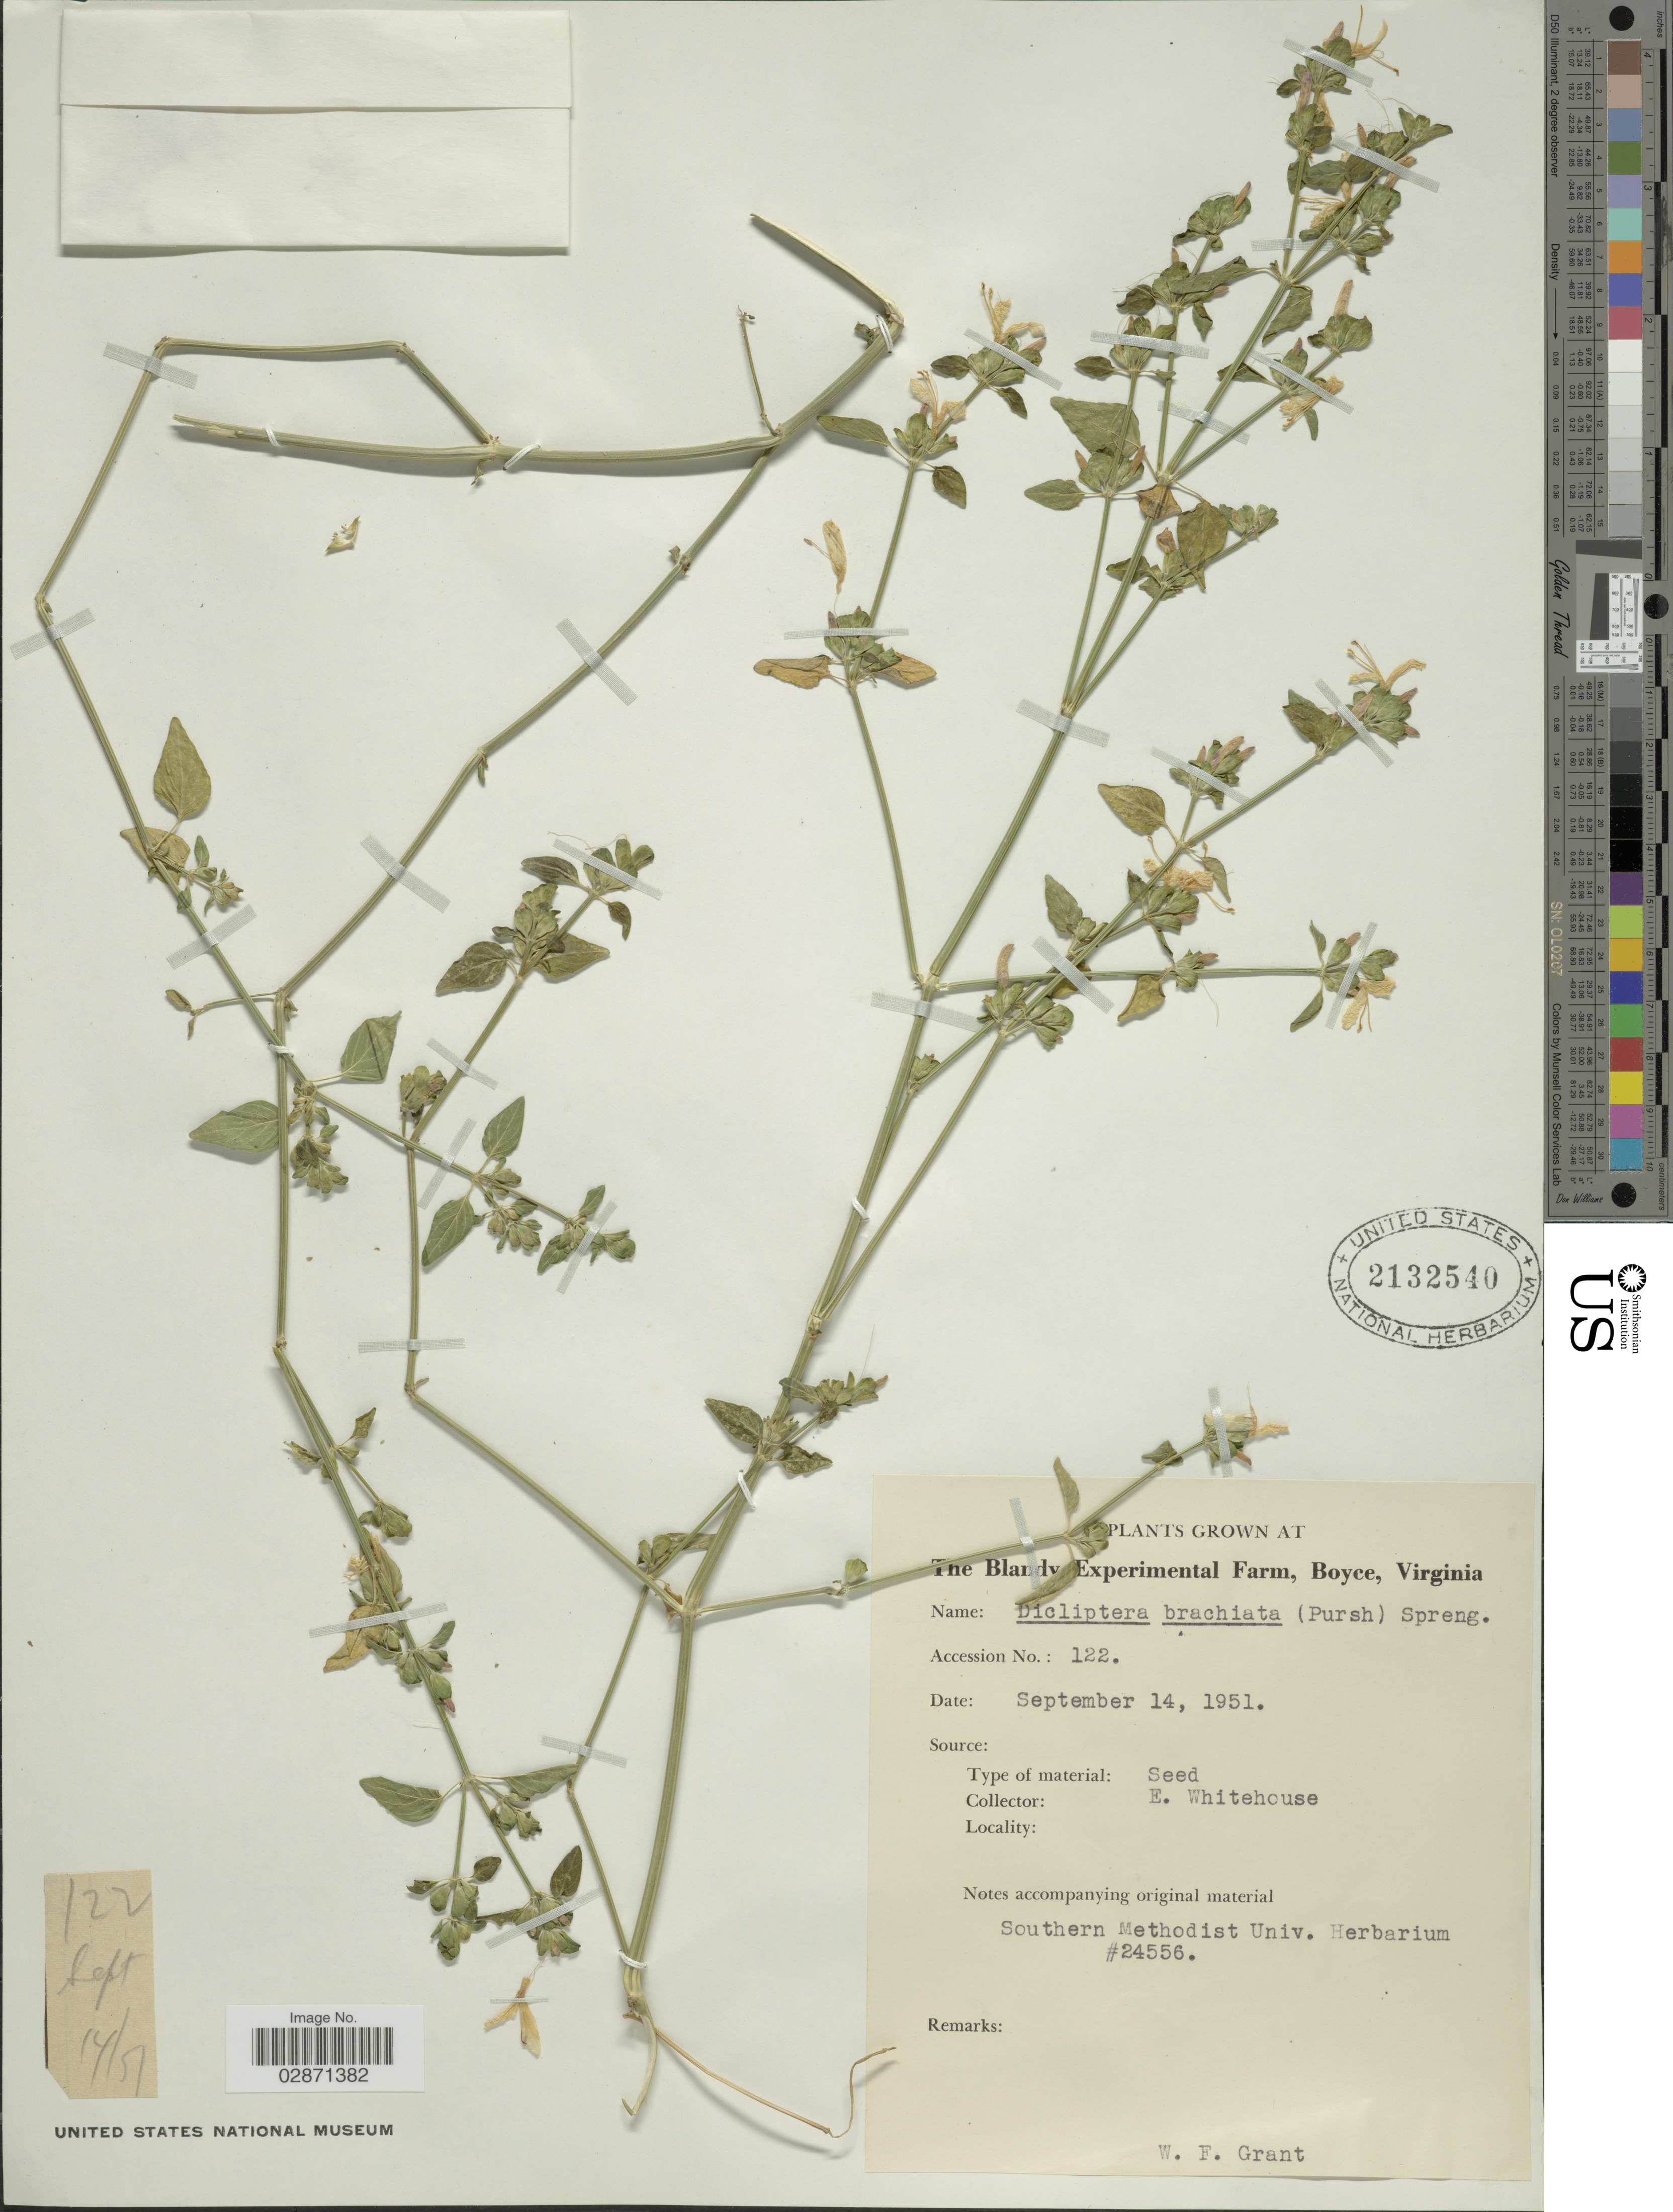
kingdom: Plantae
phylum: Tracheophyta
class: Magnoliopsida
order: Lamiales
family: Acanthaceae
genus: Dicliptera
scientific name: Dicliptera brachiata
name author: (Pursh) Spreng.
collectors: E. Whitehouse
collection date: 1951-09-14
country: United States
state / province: Virginia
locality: The Blandy Experimental Farm, Boyce.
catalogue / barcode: US 2132540